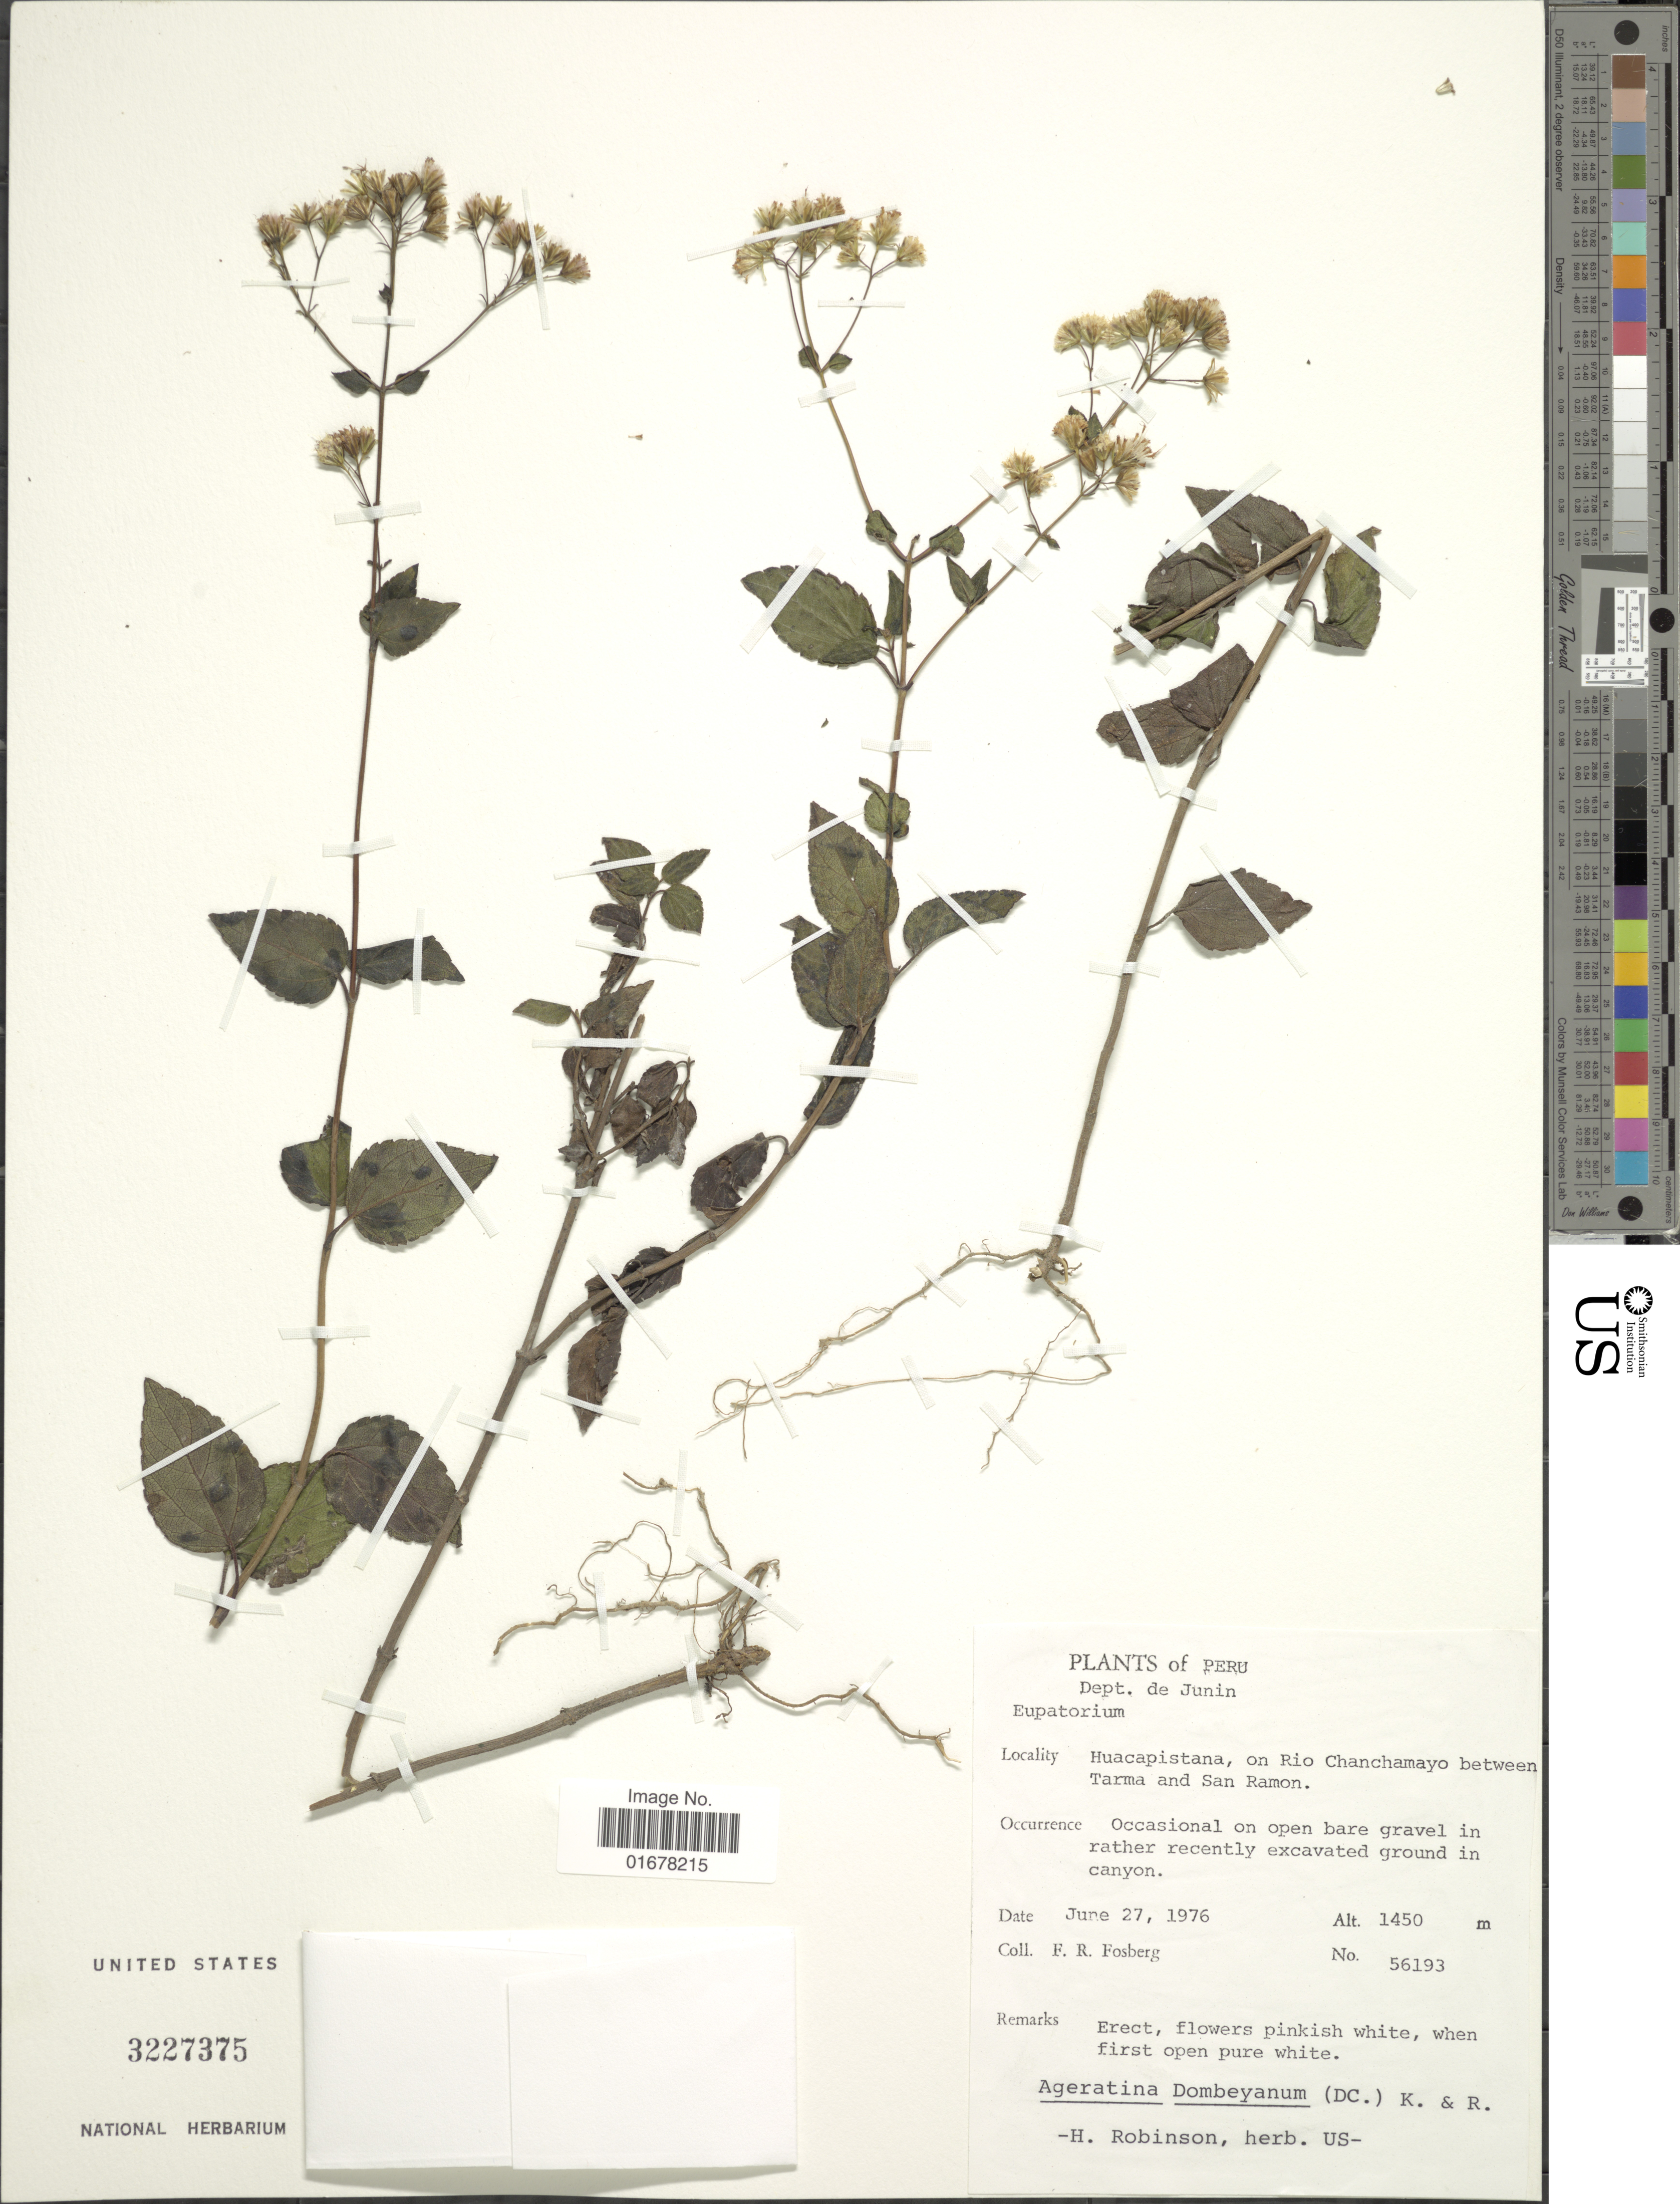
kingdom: Plantae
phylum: Tracheophyta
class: Magnoliopsida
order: Asterales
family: Asteraceae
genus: Ageratina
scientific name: Ageratina dombeyana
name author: (DC.) R.M. King & H. Rob.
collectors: F. R. Fosberg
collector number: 56193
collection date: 1976-06-27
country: Peru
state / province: Junín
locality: Dept. de Junin, Huacapistana, on Rio Chanchamayo between Tarma and San Ramon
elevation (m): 1420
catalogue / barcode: US 3227375